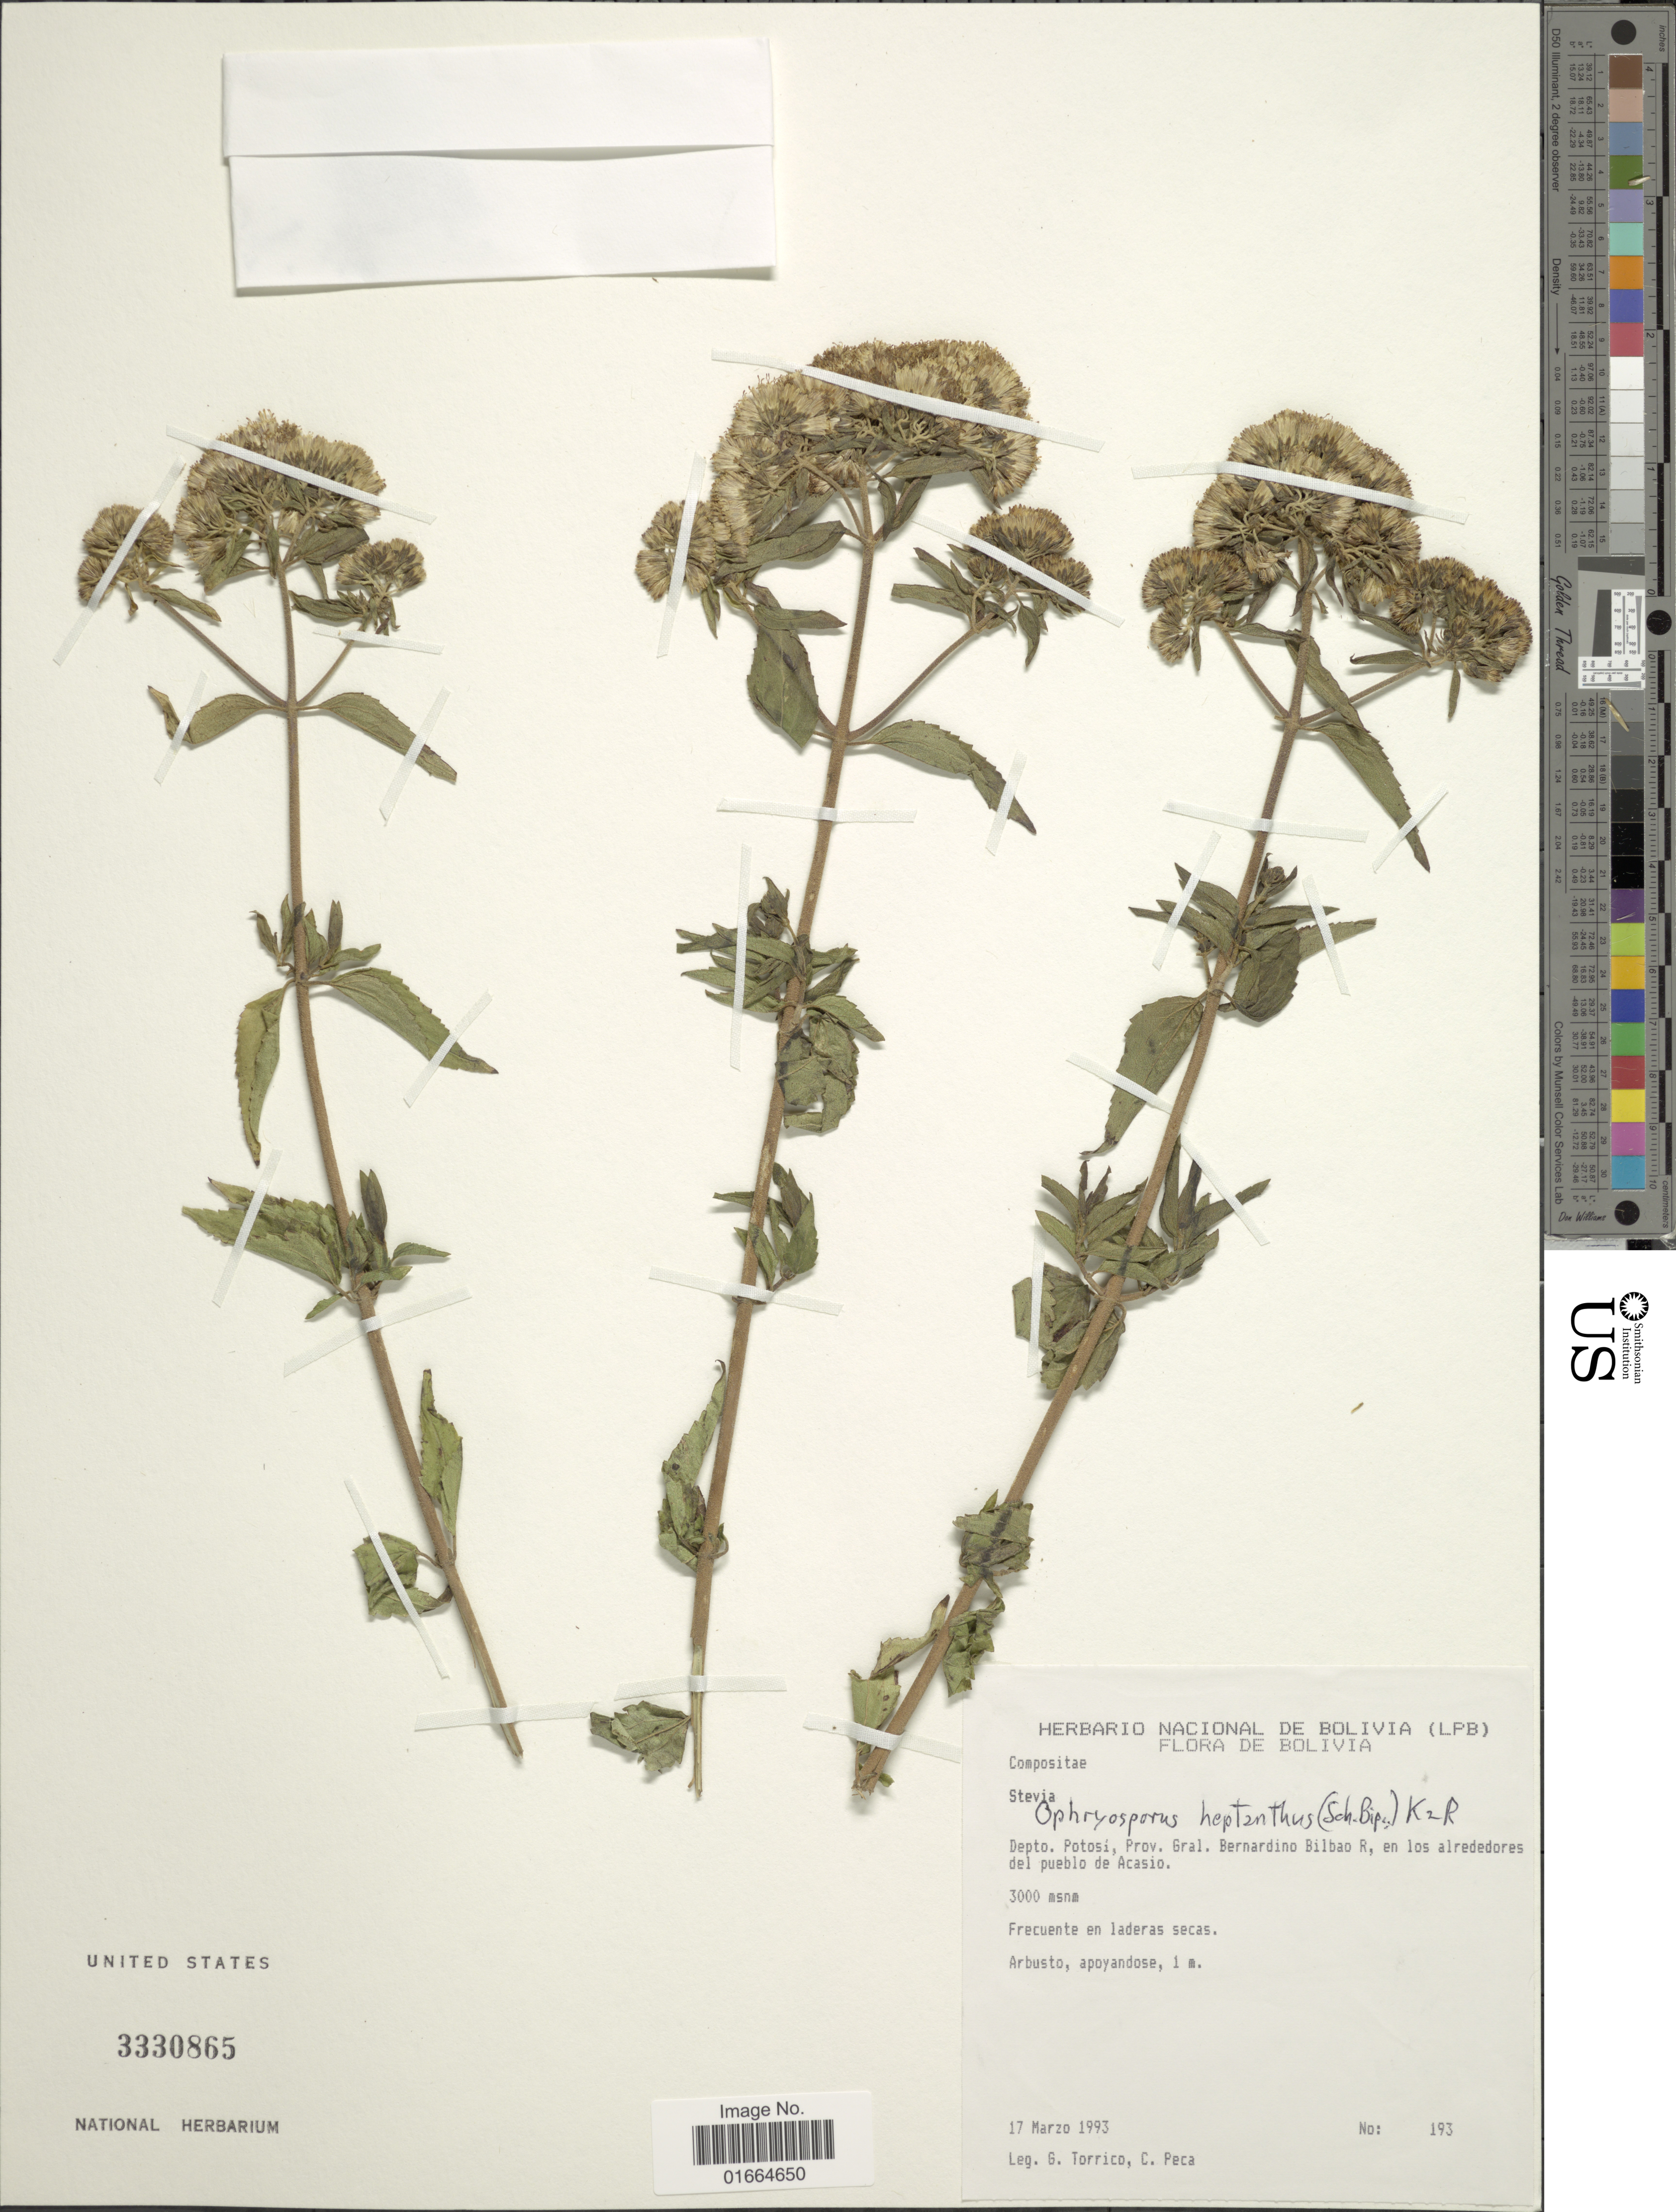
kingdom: Plantae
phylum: Tracheophyta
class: Magnoliopsida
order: Asterales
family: Asteraceae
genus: Ophryosporus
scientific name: Ophryosporus heptanthus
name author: (Sch. Bip. ex Wedd.) R.M. King & H. Rob.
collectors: G. Torrico & C. Peca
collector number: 193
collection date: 1993-03-17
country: Bolivia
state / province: Potosi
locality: Depto, Potosi, Prov. Gral, Bernardino Bilboa R, en los alrededores del pueblo de Acasio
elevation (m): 3000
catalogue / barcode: US 3330865